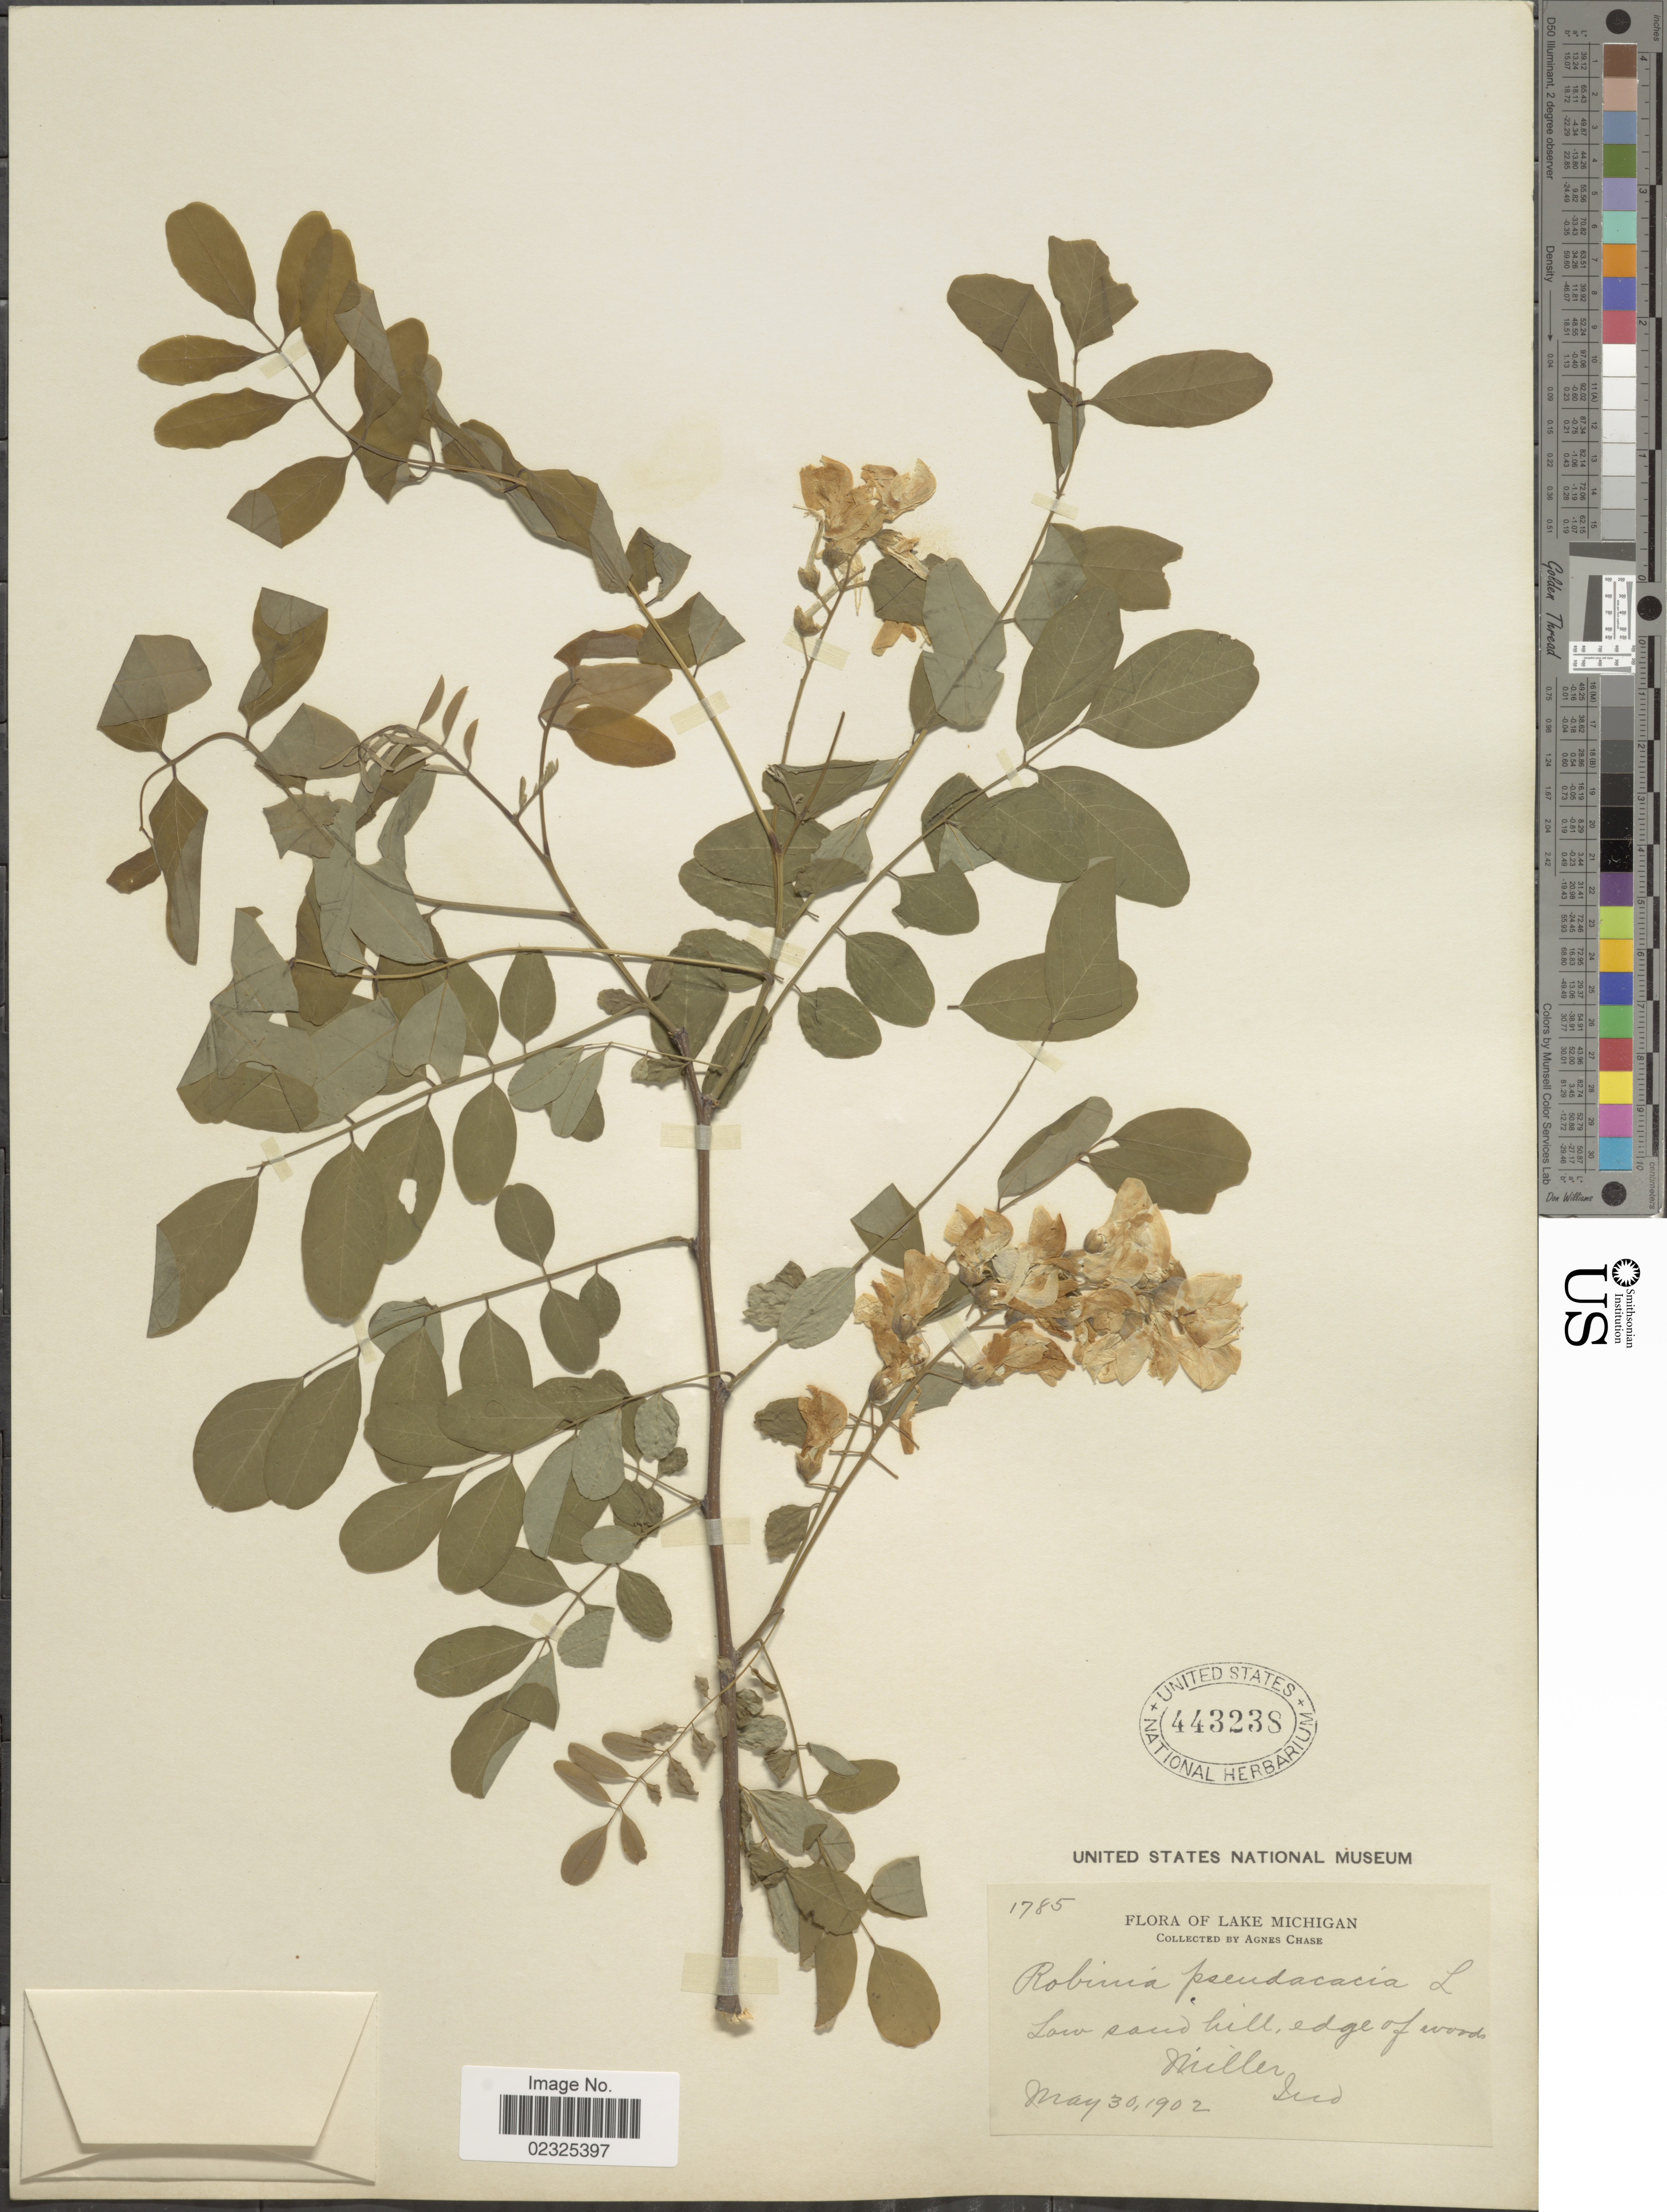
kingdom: Plantae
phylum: Tracheophyta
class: Magnoliopsida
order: Fabales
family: Fabaceae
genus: Robinia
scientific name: Robinia pseudoacacia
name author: L.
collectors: A. Chase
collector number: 1785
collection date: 1902-05-30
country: United States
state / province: Indiana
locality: Lake Michigan, low sand hill, edge of woods, Miller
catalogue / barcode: US 443238